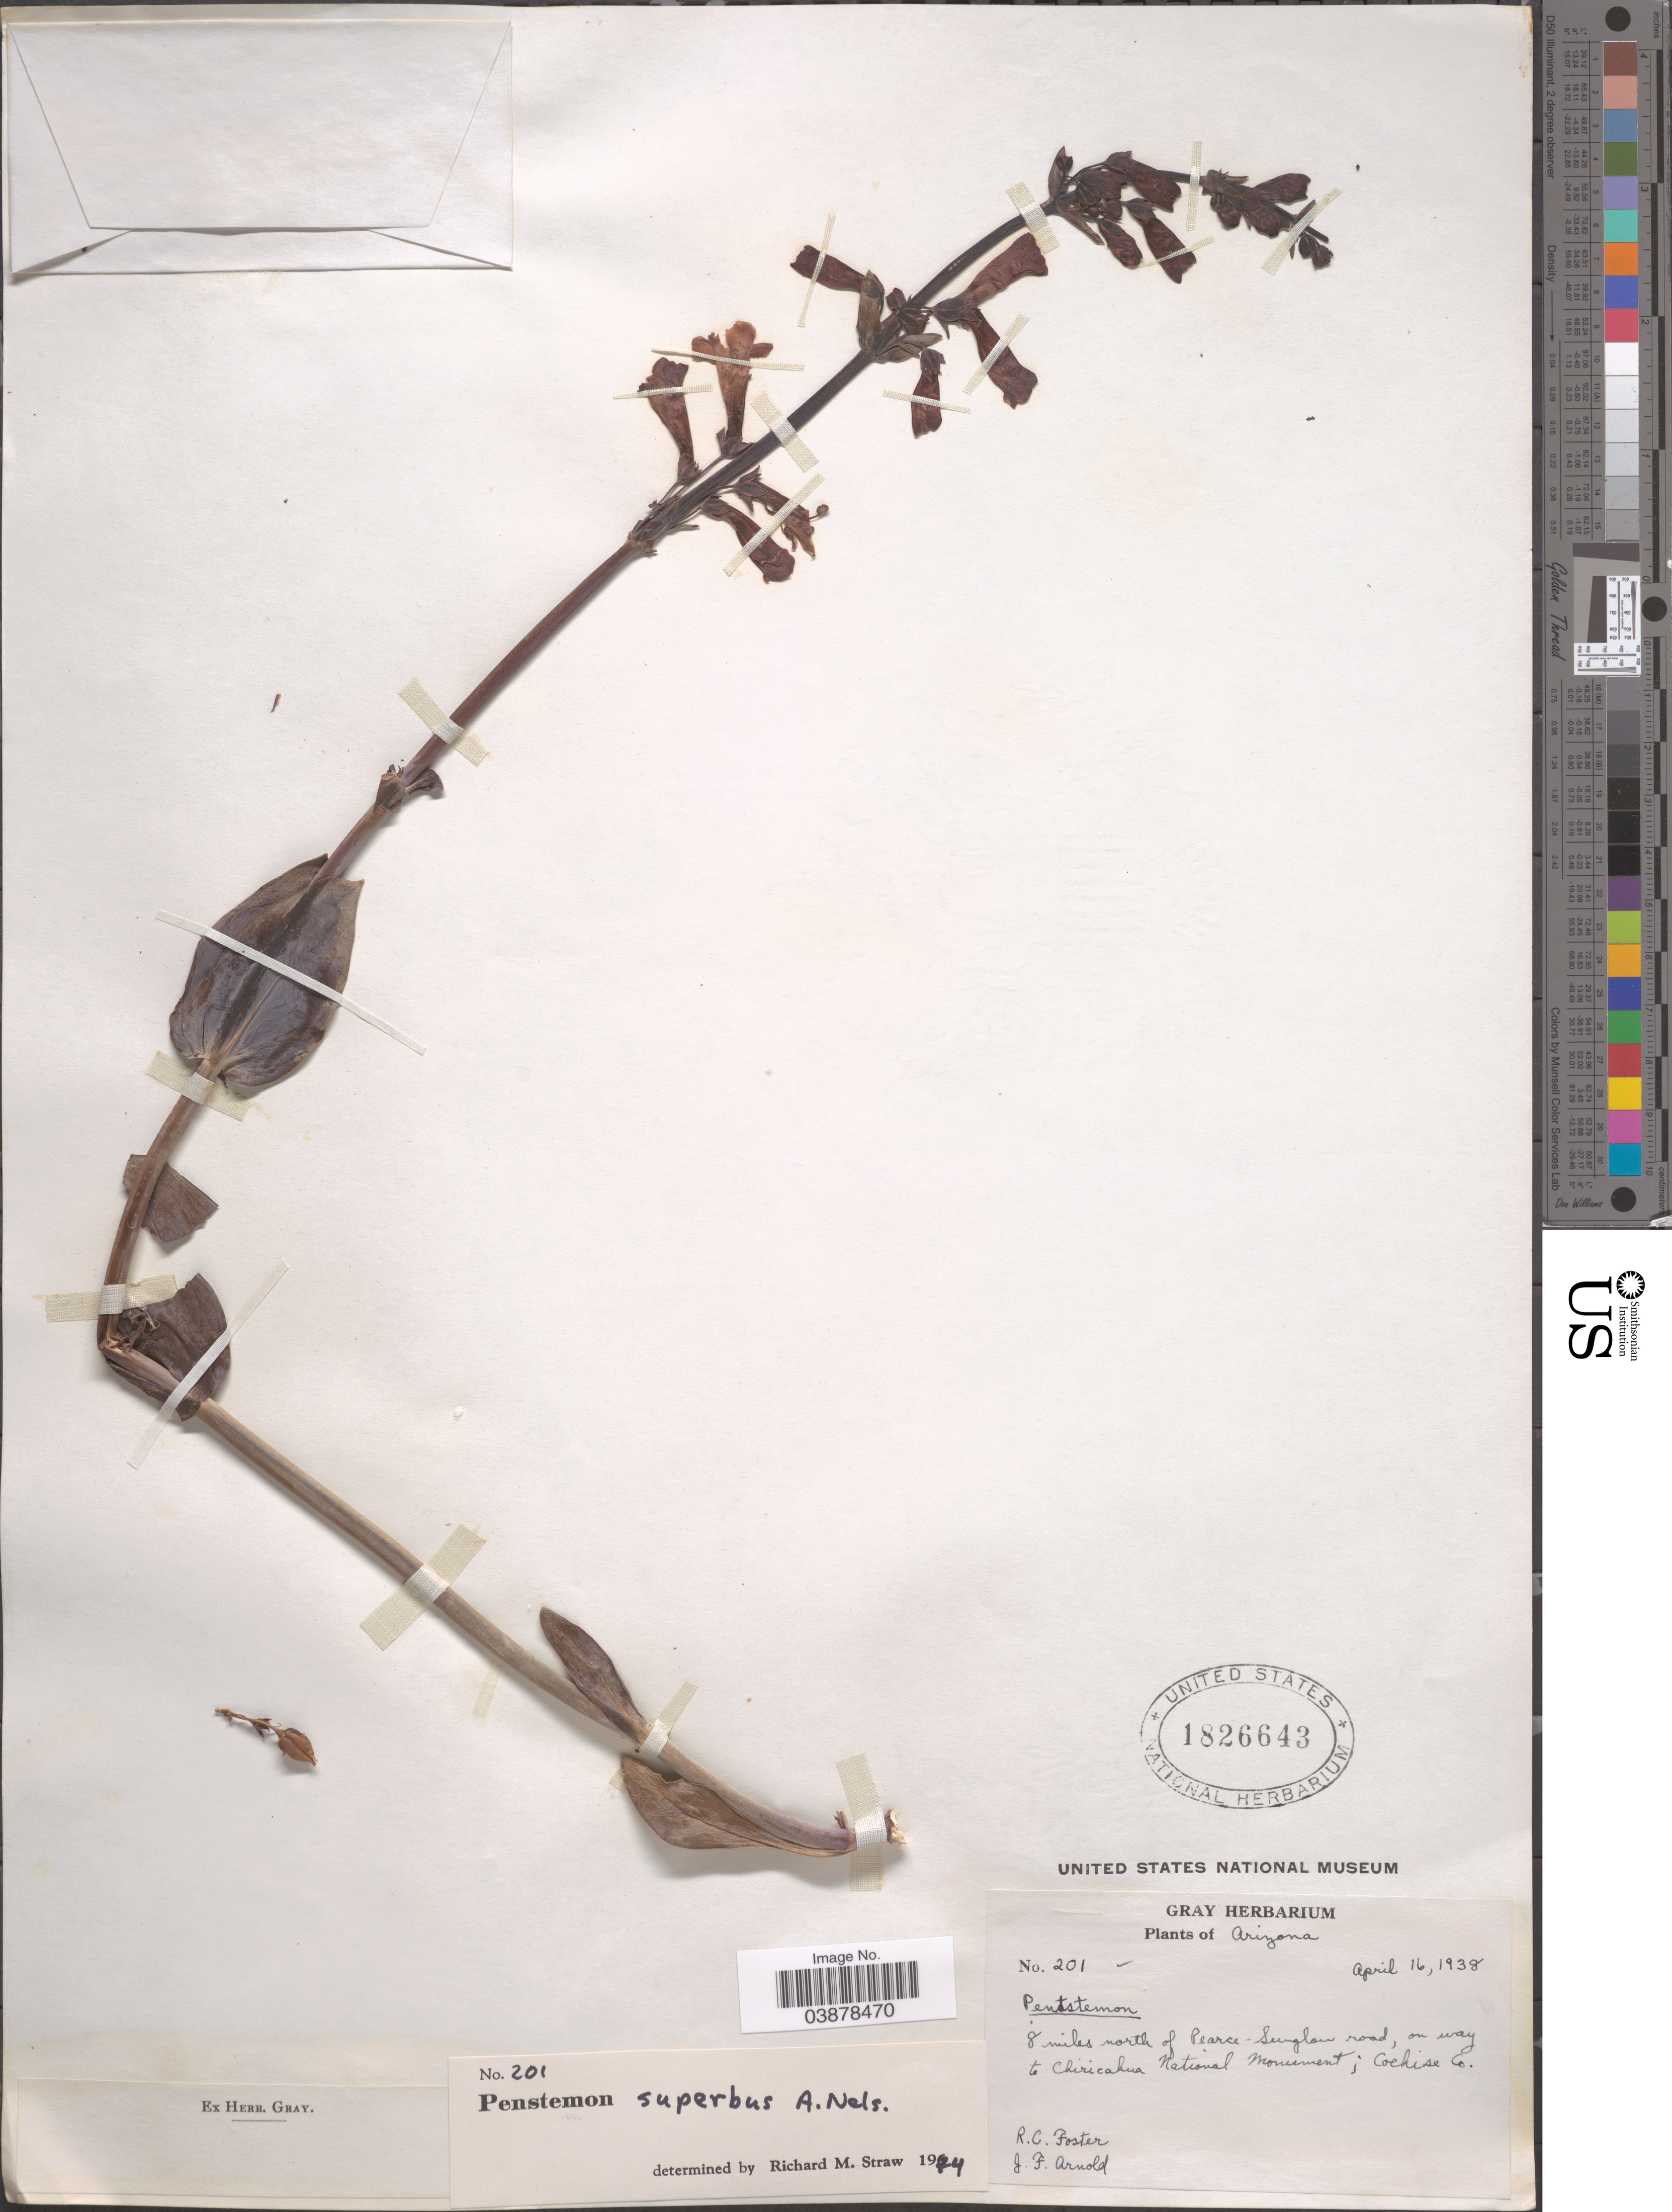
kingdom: Plantae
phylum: Tracheophyta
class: Magnoliopsida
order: Lamiales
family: Plantaginaceae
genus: Penstemon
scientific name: Penstemon superbus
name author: A. Nelson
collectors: R. C. Foster & J. F. Arnold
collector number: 201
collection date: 1938-04-16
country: United States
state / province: Arizona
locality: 8 miles north of Pearce-Sunglow road, on way to Chiricahua National Monument; Cochise Co.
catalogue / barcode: US 1826643